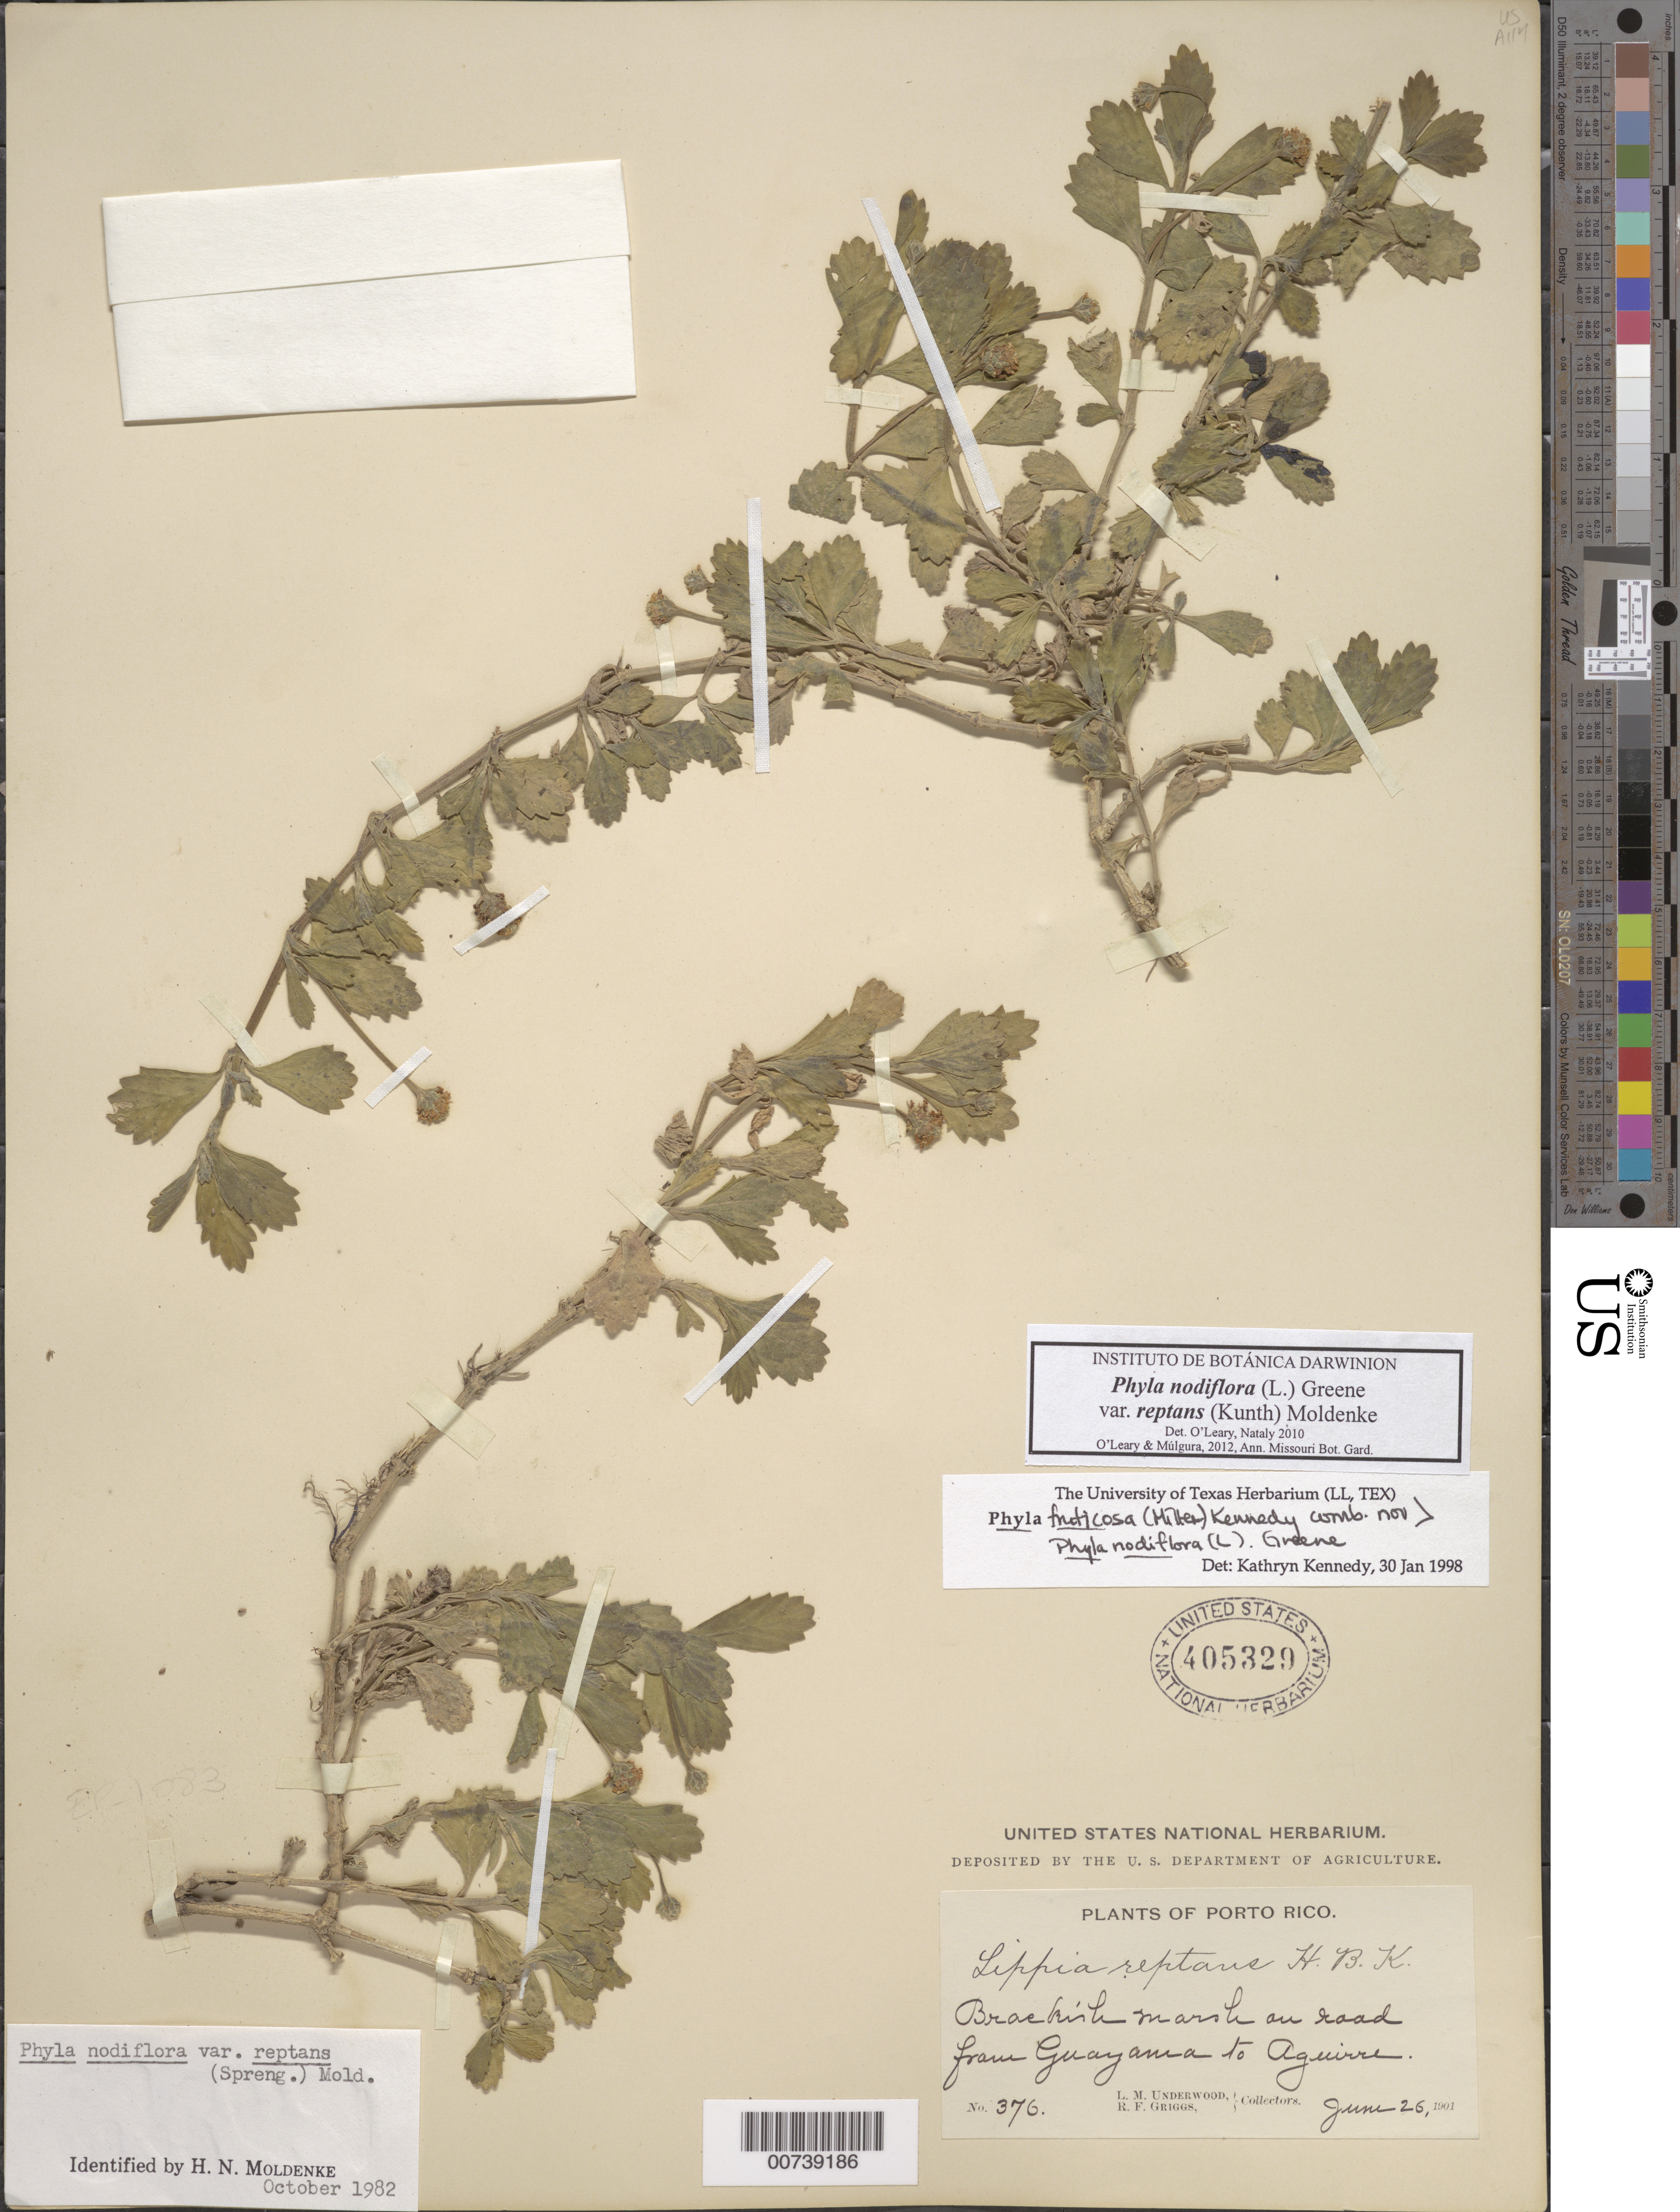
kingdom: Plantae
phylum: Tracheophyta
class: Magnoliopsida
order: Lamiales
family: Verbenaceae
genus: Phyla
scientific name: Phyla nodiflora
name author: (L.) Greene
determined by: Kennedy, K.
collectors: L. M. Underwood & R. F. Griggs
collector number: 376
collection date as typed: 26 Jun 1901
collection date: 1901-06-26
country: Puerto Rico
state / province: Vega Baja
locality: From Guayama to Aguirre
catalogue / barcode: US 405329